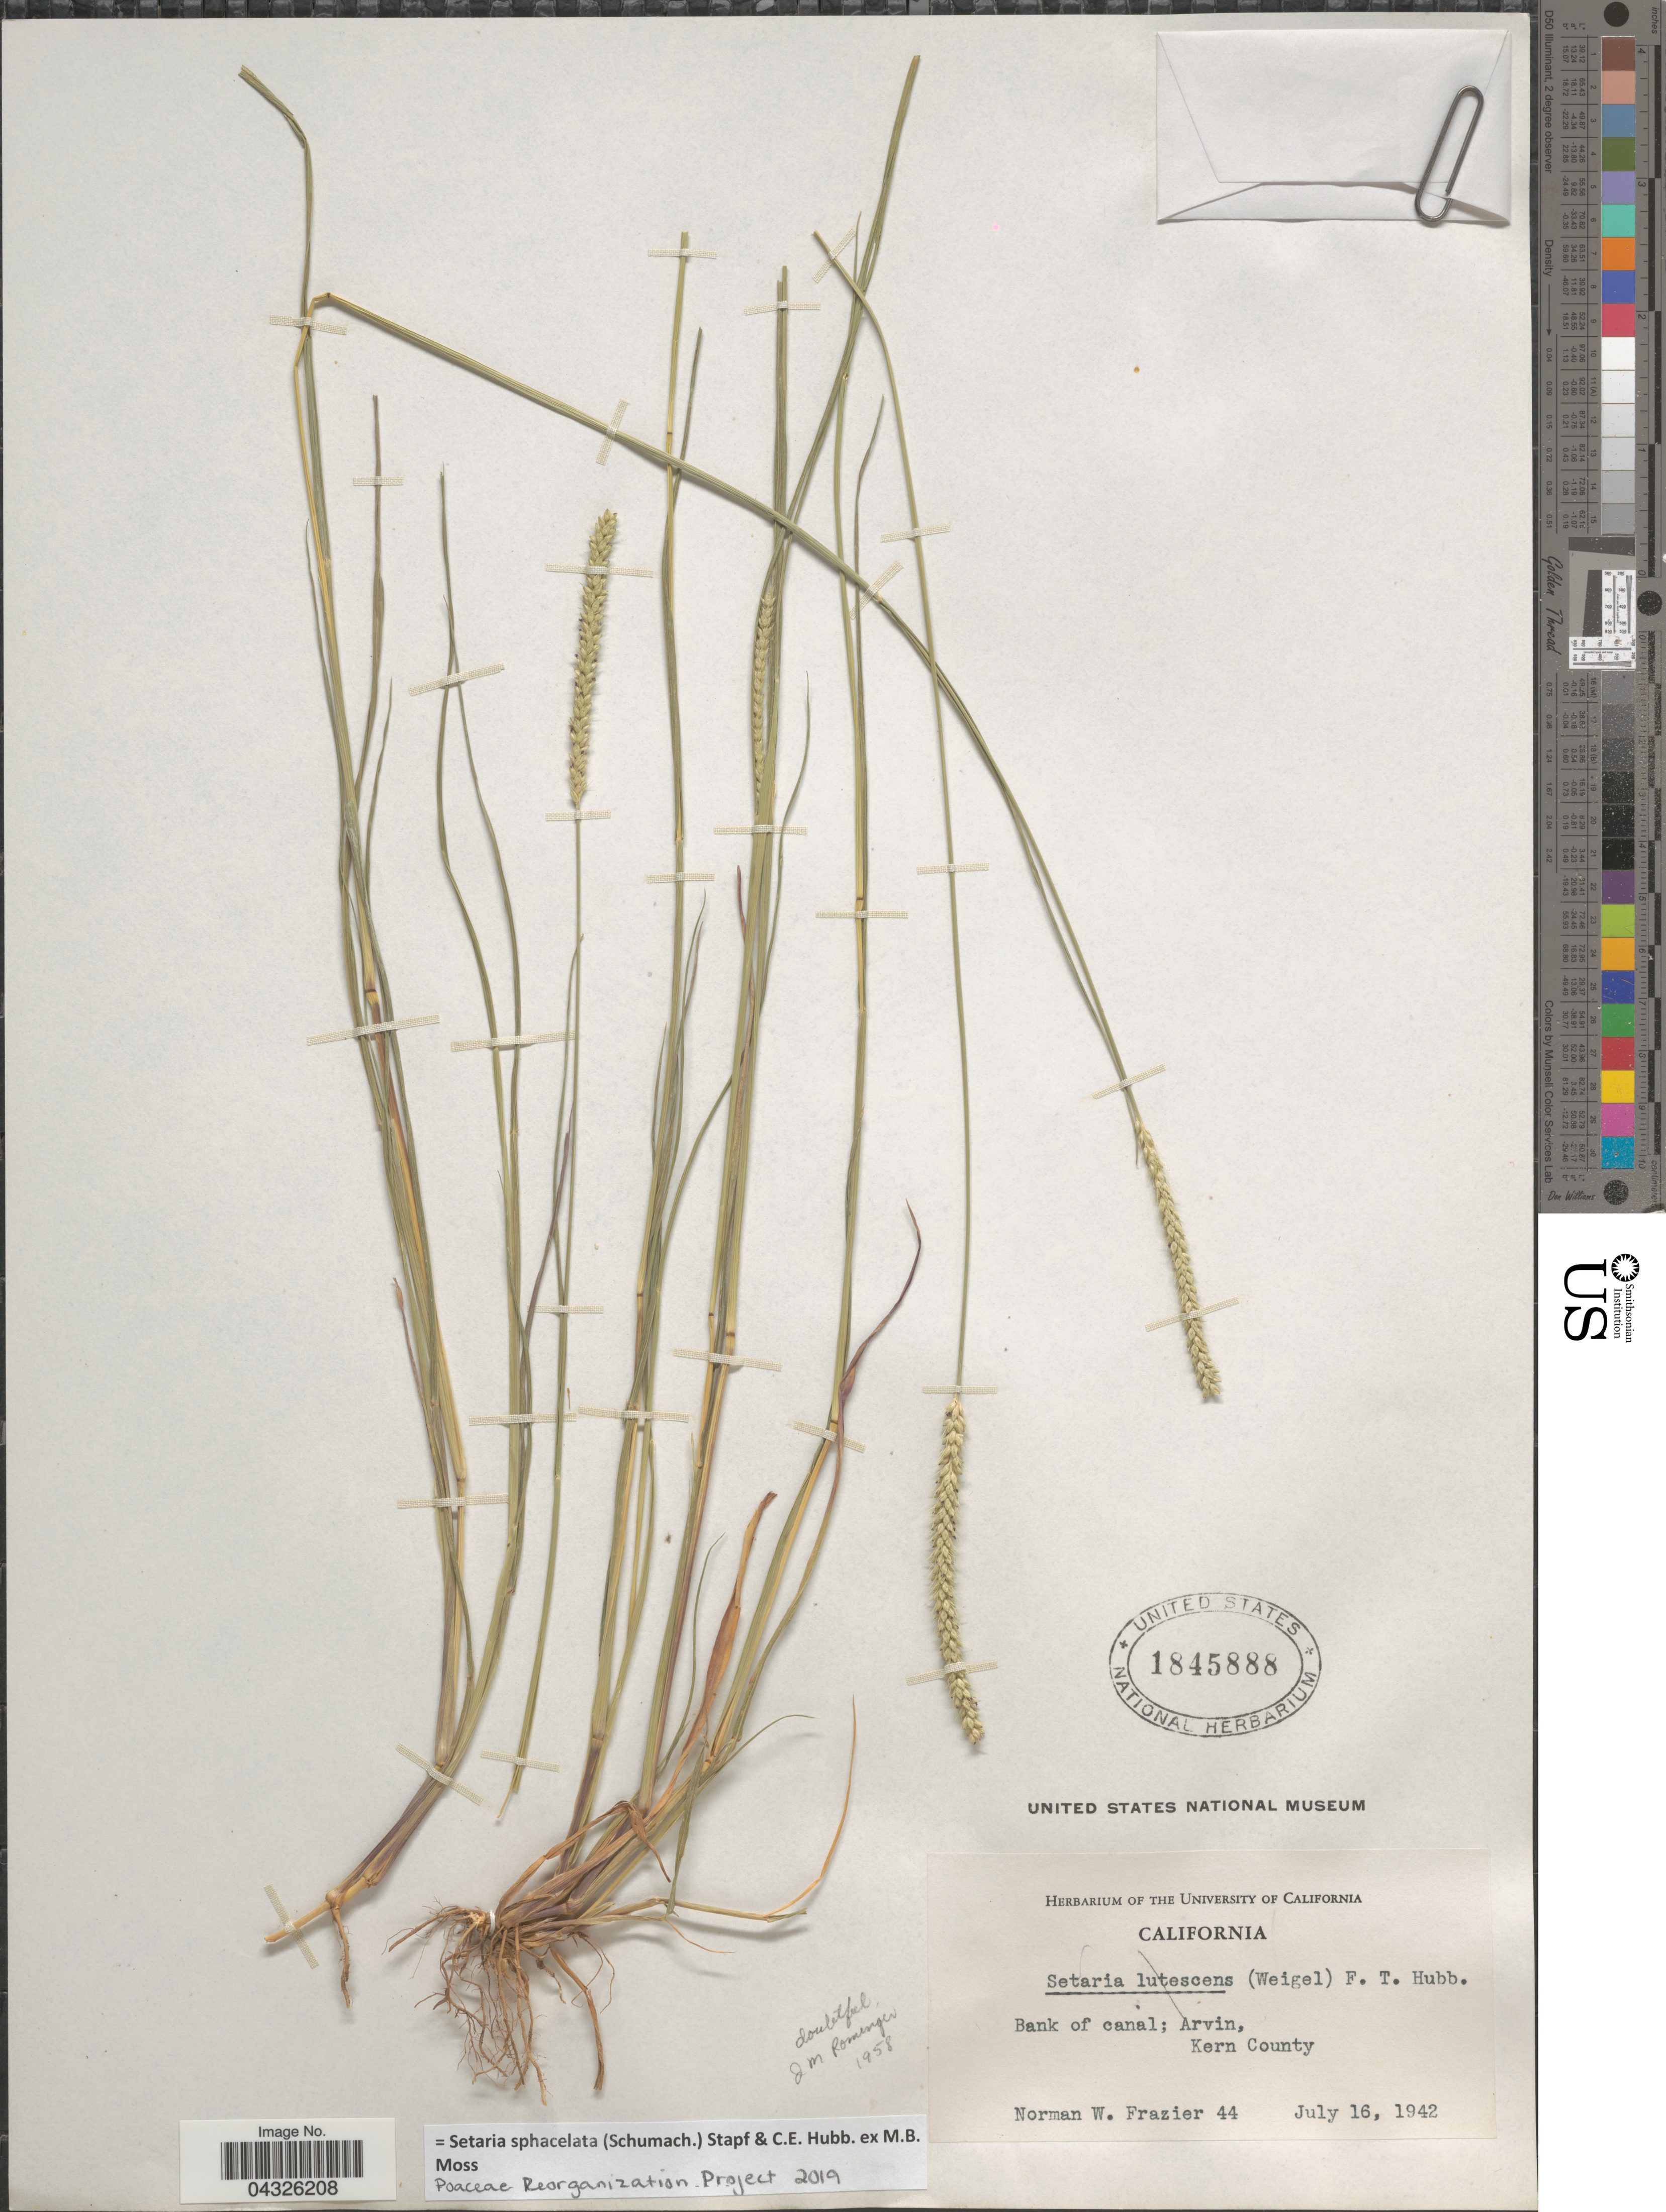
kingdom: Plantae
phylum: Tracheophyta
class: Liliopsida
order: Poales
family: Poaceae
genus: Setaria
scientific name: Setaria sphacelata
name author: (Schumach.) Stapf & Hubb. ex Moss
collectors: N. Frazier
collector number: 44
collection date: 1942-07-16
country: United States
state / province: California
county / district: Kern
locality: Bank of canal; Arvin, Kern County.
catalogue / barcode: US 1845888